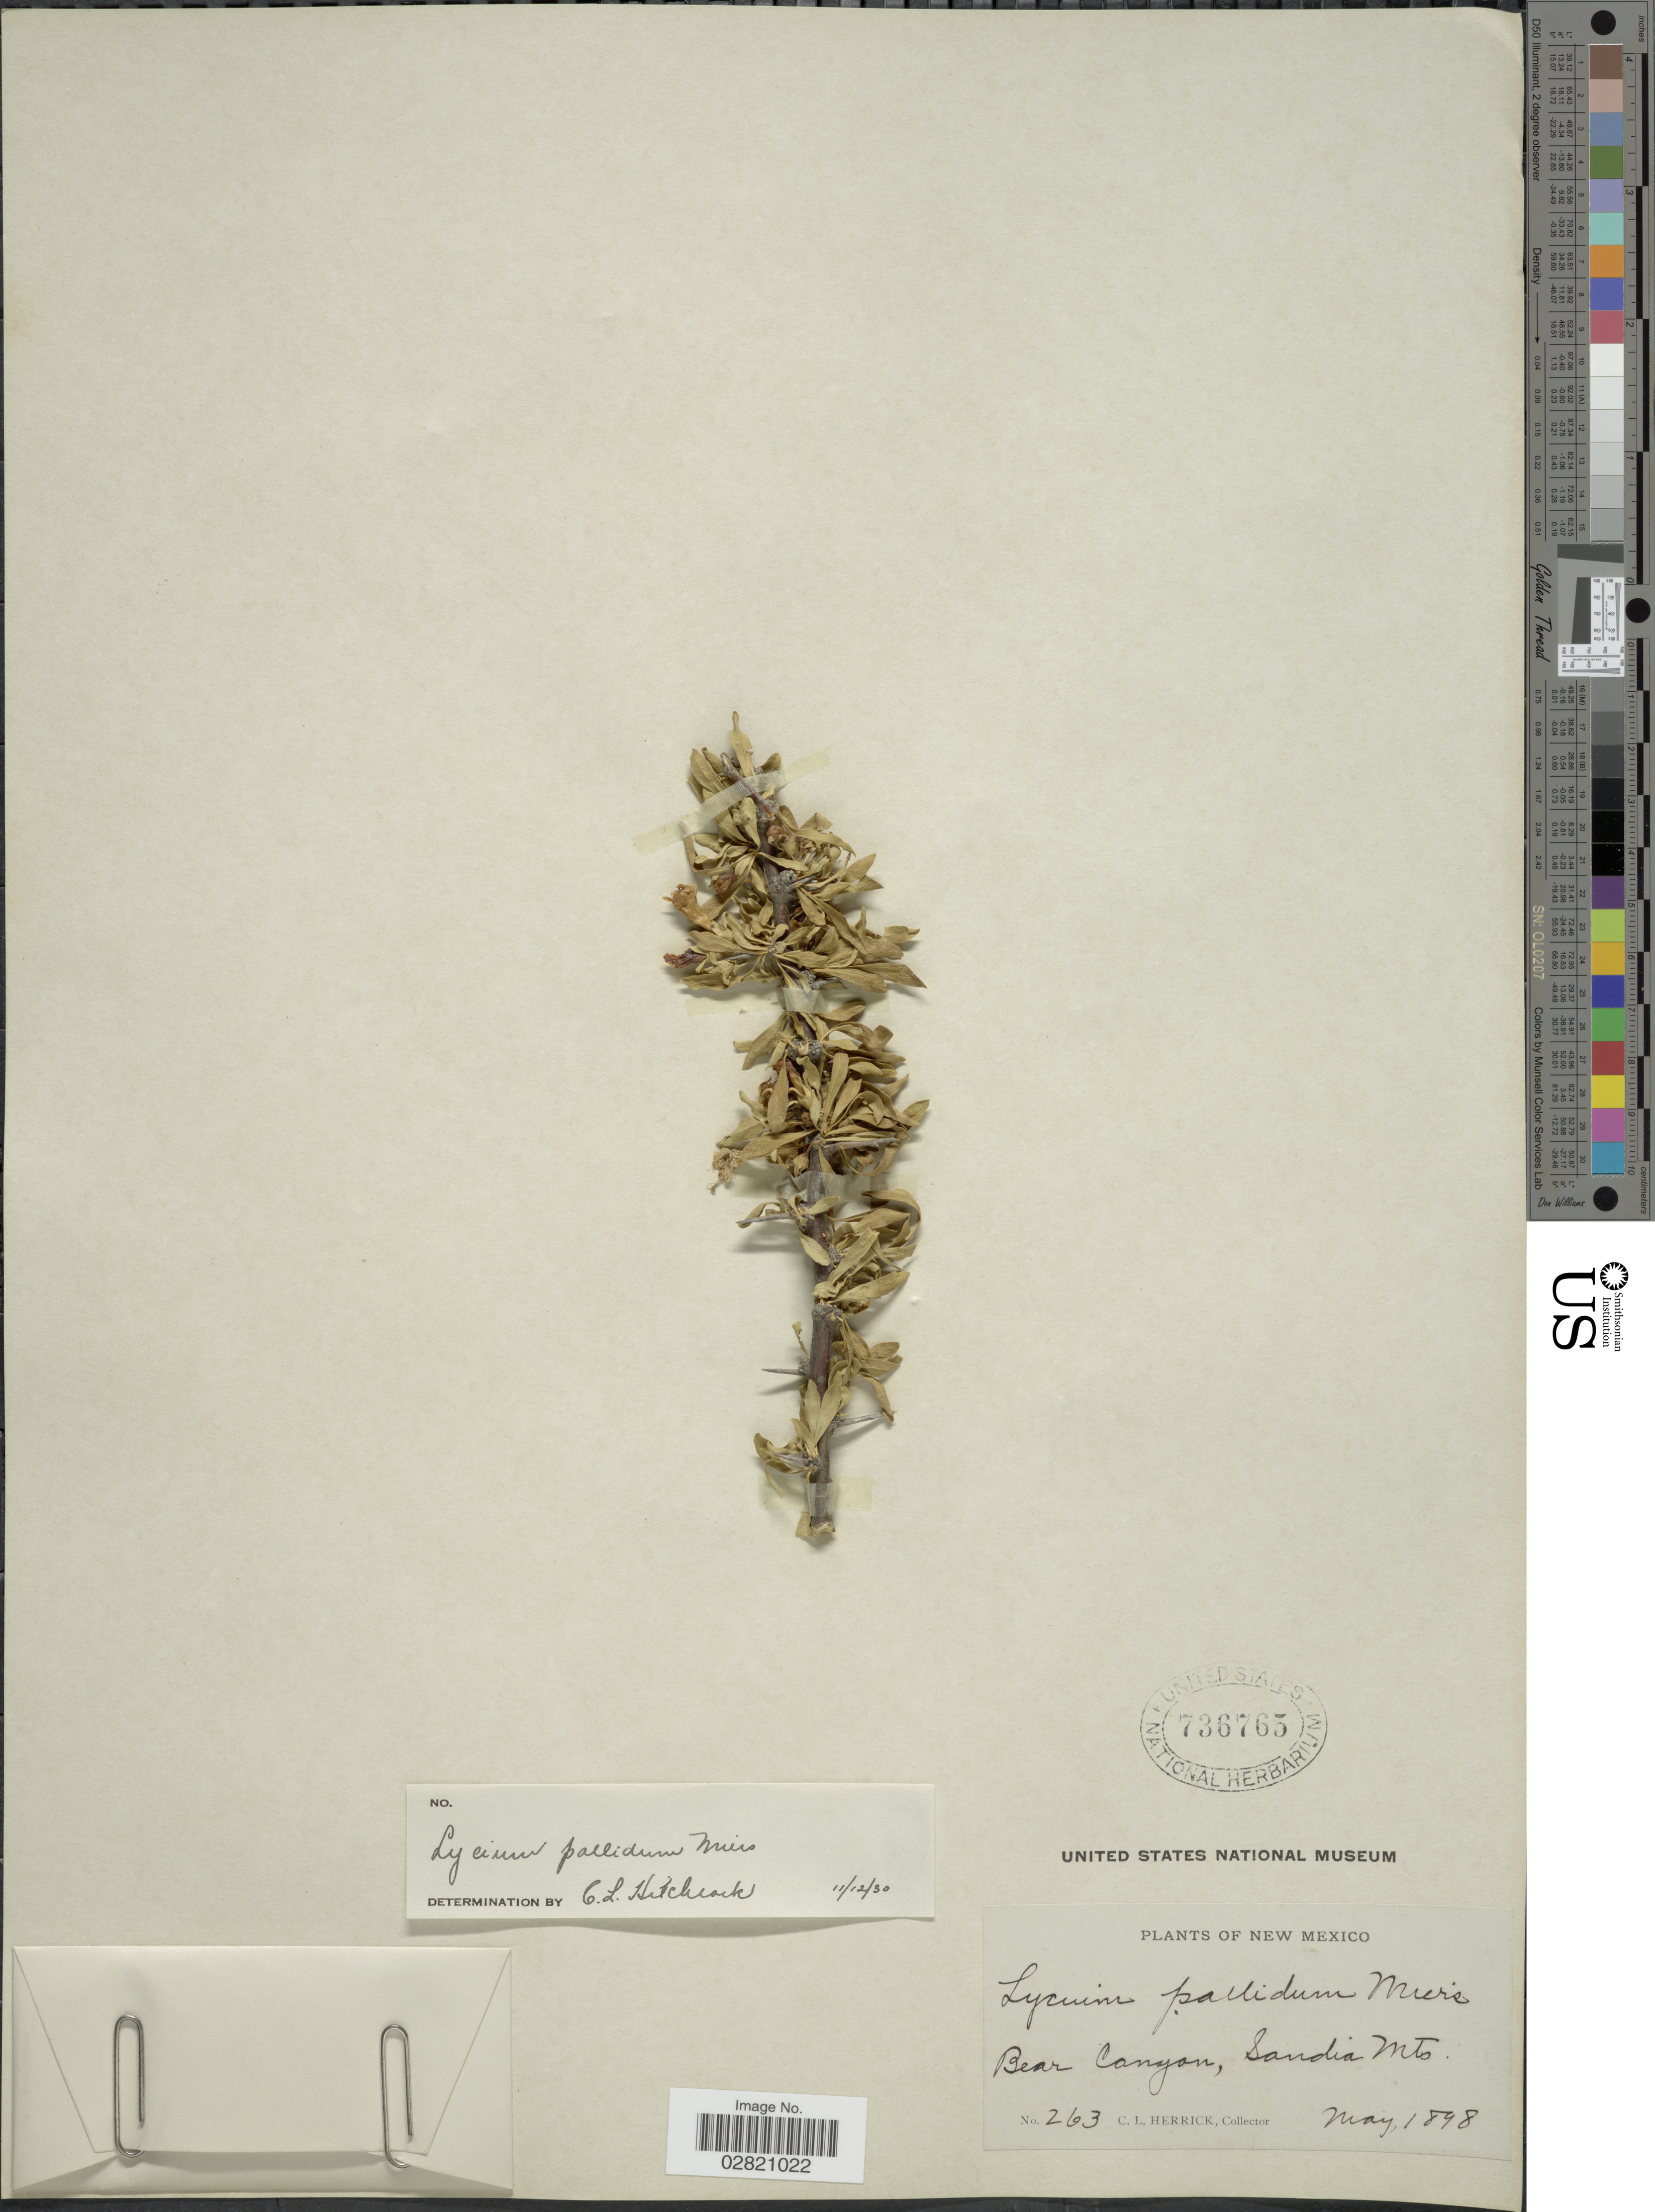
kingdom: Plantae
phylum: Tracheophyta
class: Magnoliopsida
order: Solanales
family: Solanaceae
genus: Lycium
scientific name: Lycium pallidum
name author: Miers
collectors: C. Herrick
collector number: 263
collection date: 1898-05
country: United States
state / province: New Mexico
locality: Bear Canyon, Sandia Mts.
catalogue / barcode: US 736765